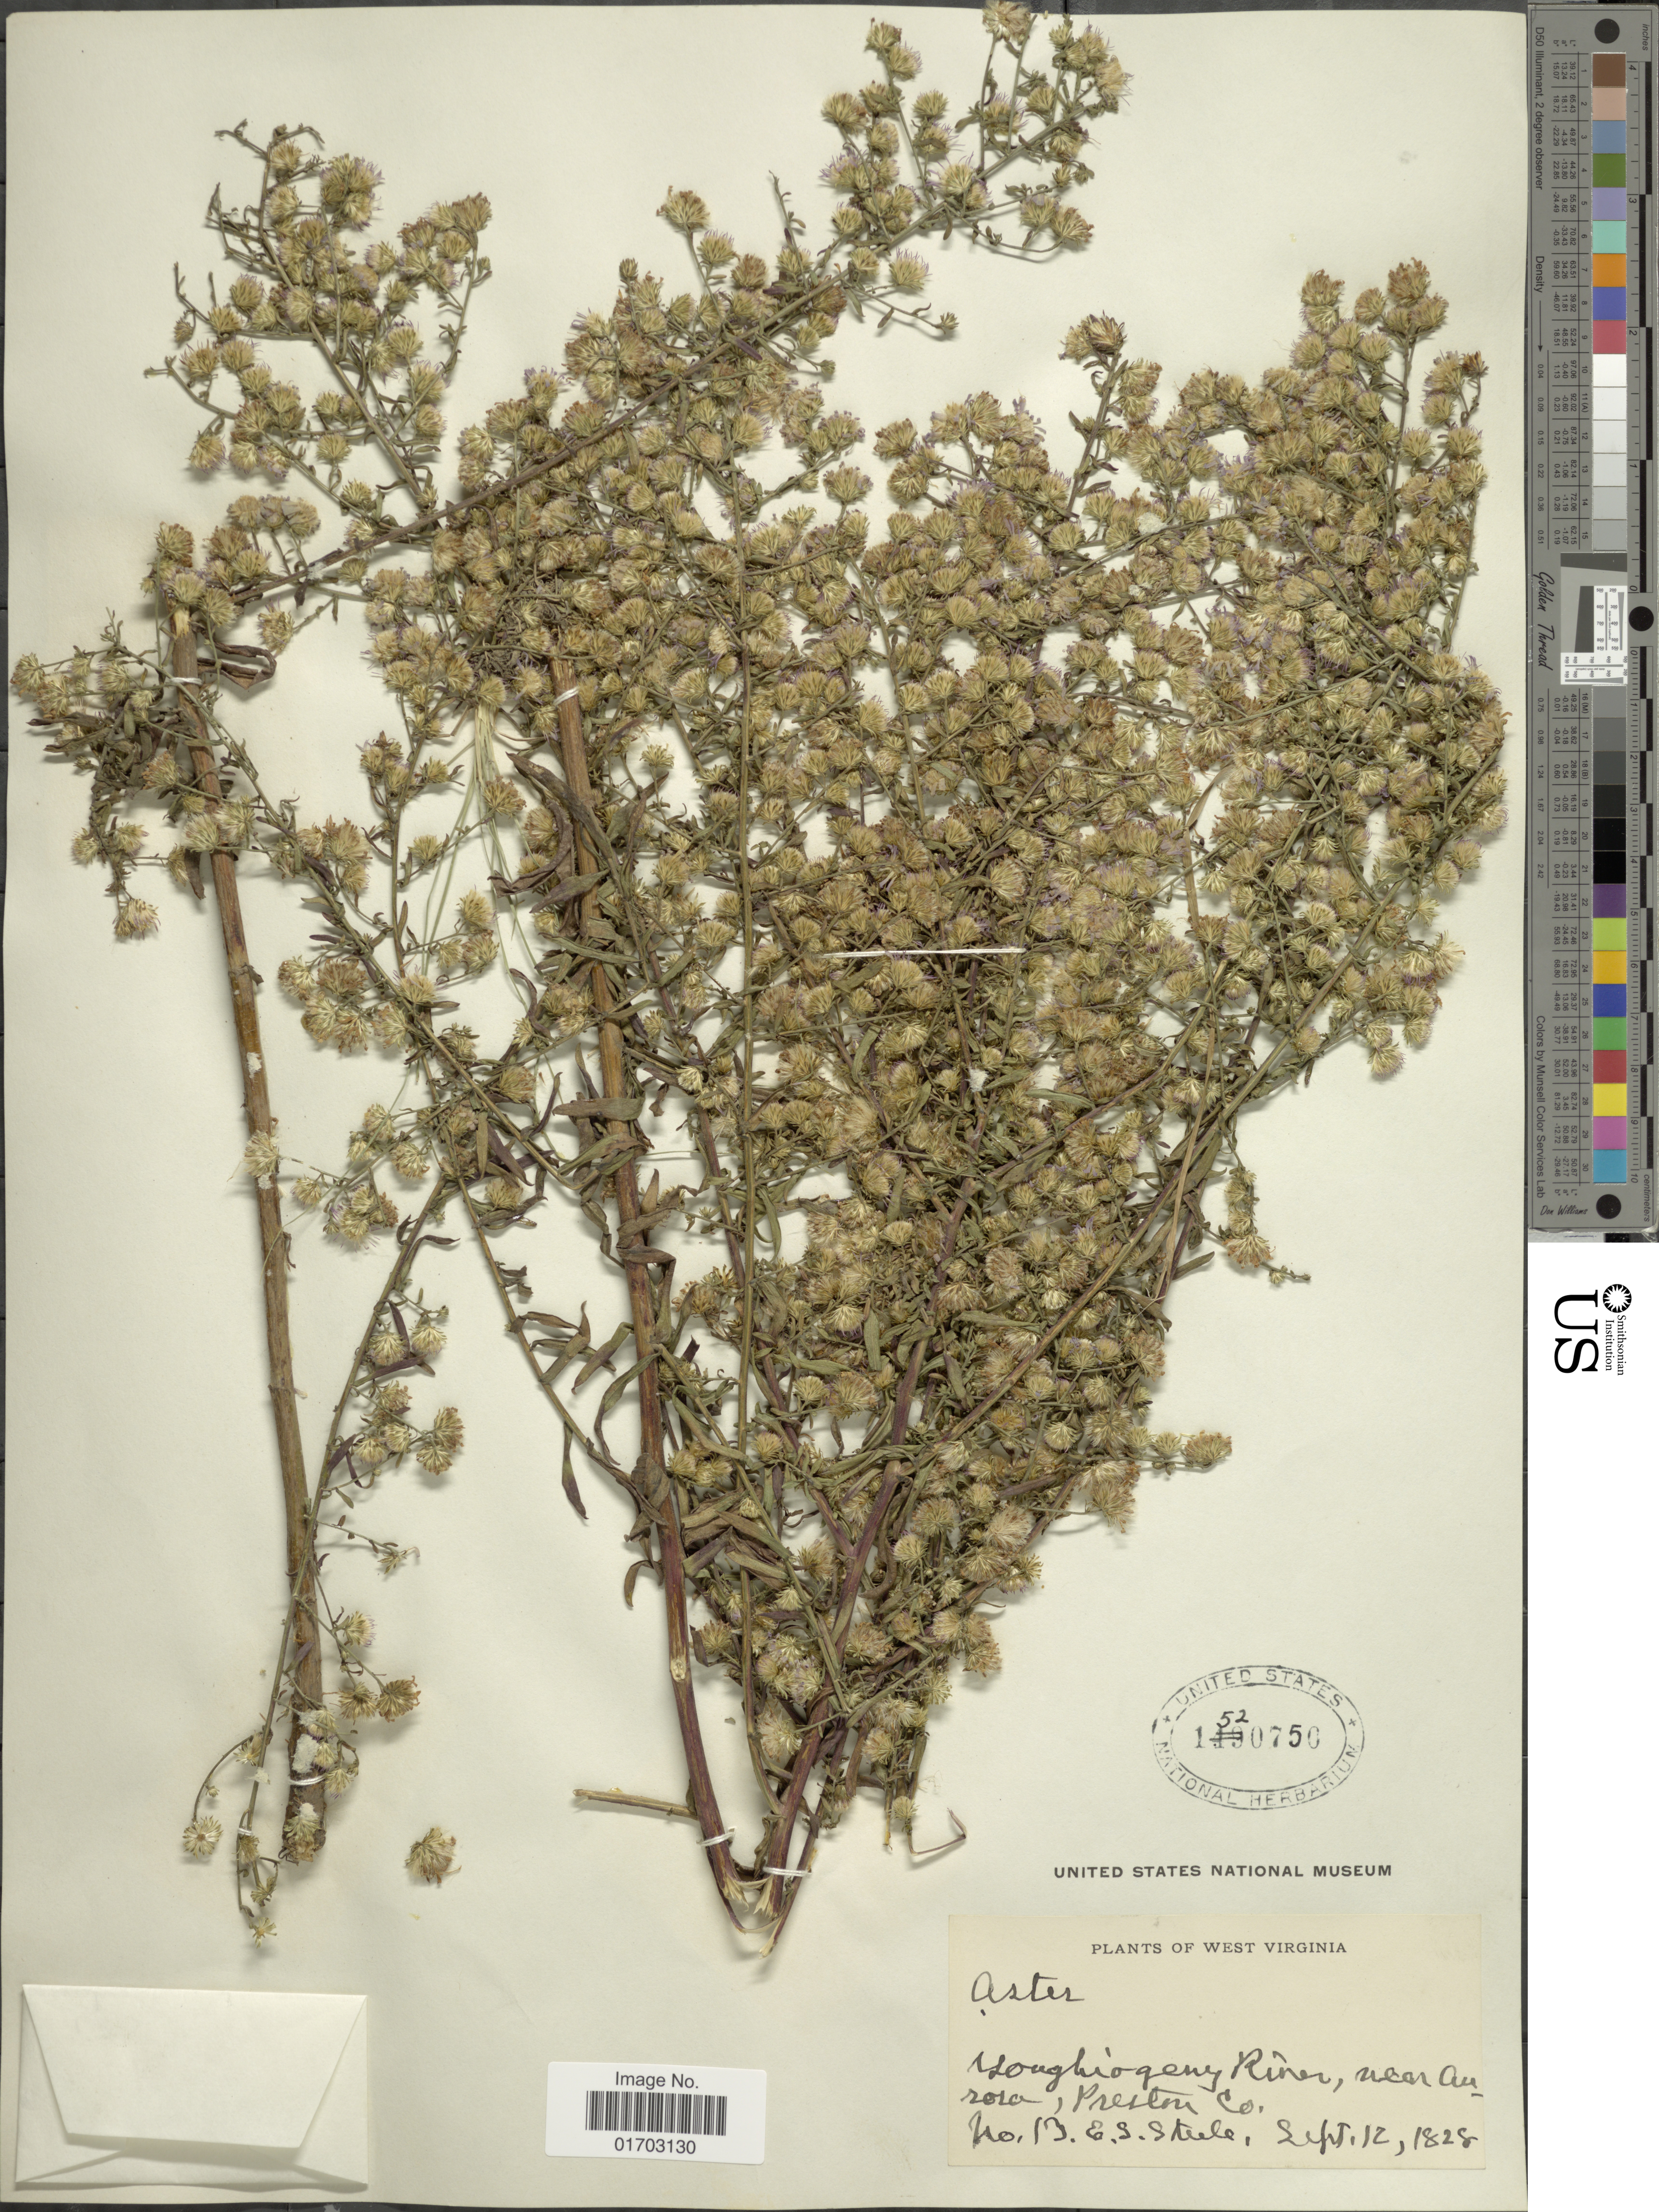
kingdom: Plantae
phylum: Tracheophyta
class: Magnoliopsida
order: Asterales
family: Asteraceae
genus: Symphyotrichum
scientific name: Symphyotrichum simplex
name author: (Willd.) Á. Löve & D. Löve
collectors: E. Steele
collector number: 13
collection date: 1828-09-12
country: United States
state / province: West Virginia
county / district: Preston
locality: Youghiogheny River near Aurora.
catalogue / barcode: US 1520750